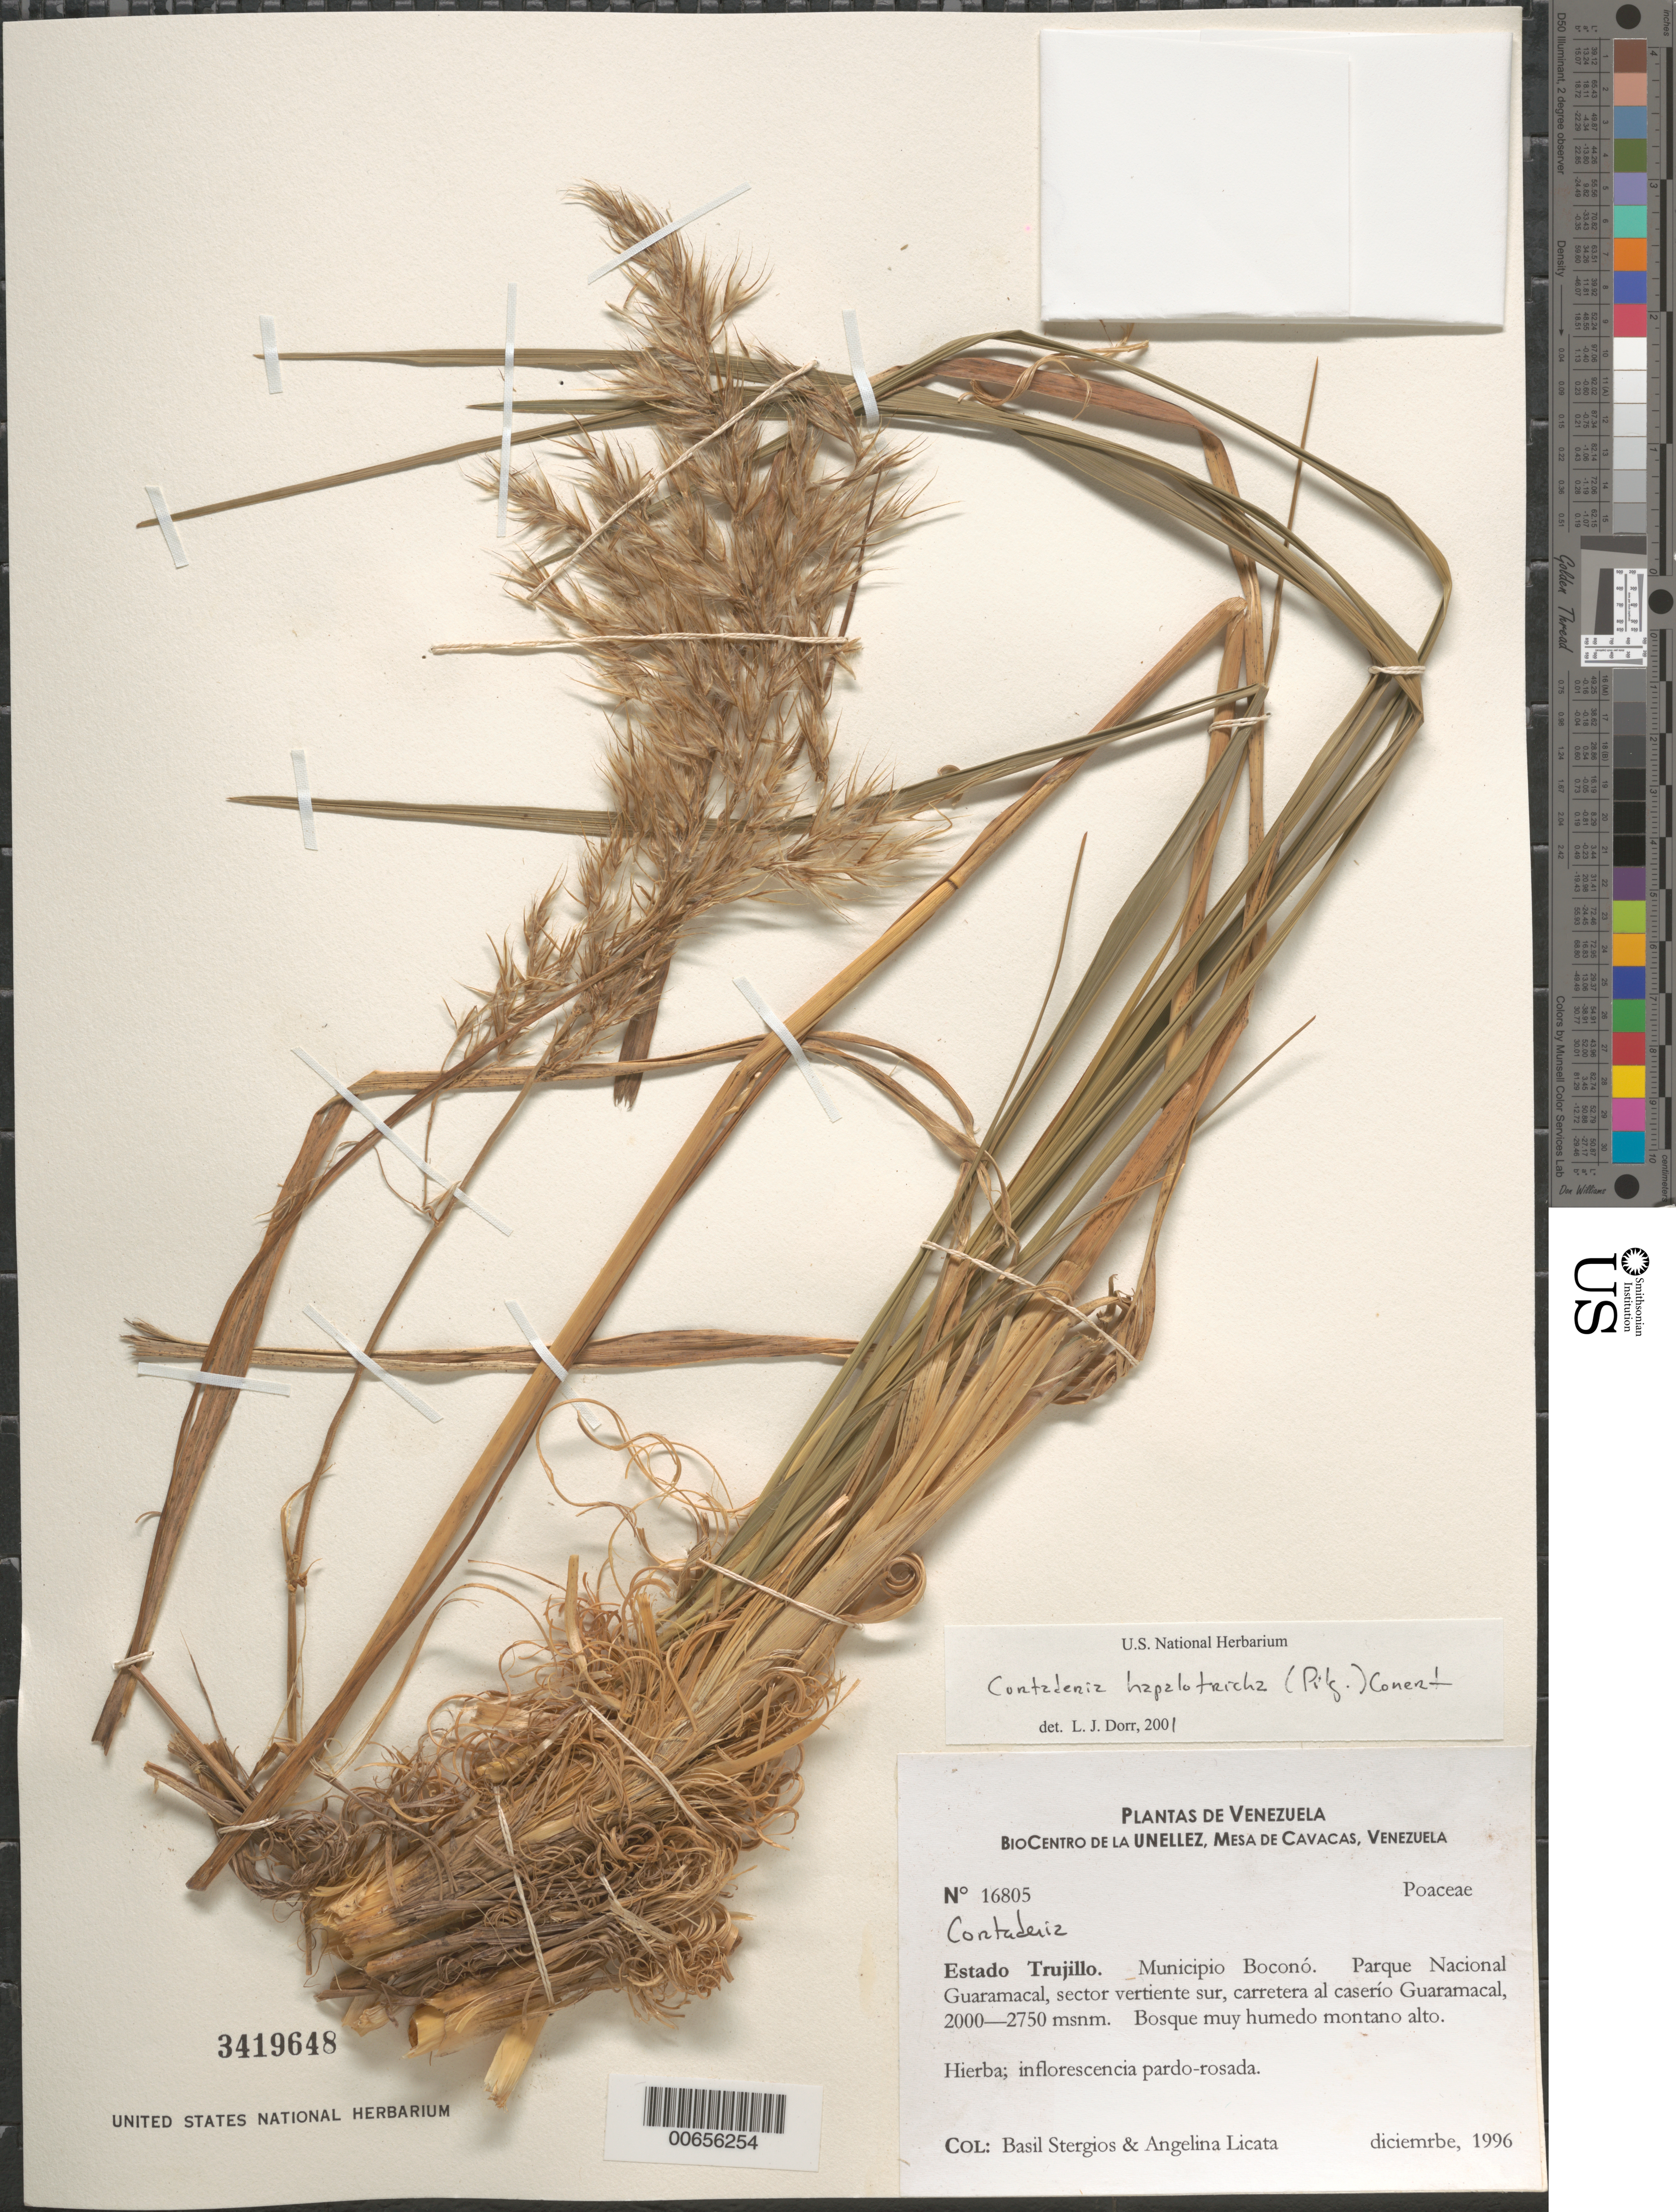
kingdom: Plantae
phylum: Tracheophyta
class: Liliopsida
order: Poales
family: Poaceae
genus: Cortaderia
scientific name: Cortaderia hapalotricha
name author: (Pilg.) Conert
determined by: Dorr, L. J., (BOT), Smithsonian Institution - National Museum of Natural History (UNITED STATES)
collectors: B. G. Stergios & N. L. Cuello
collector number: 16805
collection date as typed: Dec 1996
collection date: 1996-12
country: Venezuela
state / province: Trujillo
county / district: Boconó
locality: Parque Nacional Guaramacal. Sector vertiente S. Carretera al caserío Guaramacal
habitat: Bosque muy húmedo montano alto.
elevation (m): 2000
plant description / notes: PORT, US, VEN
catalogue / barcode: US 3419648